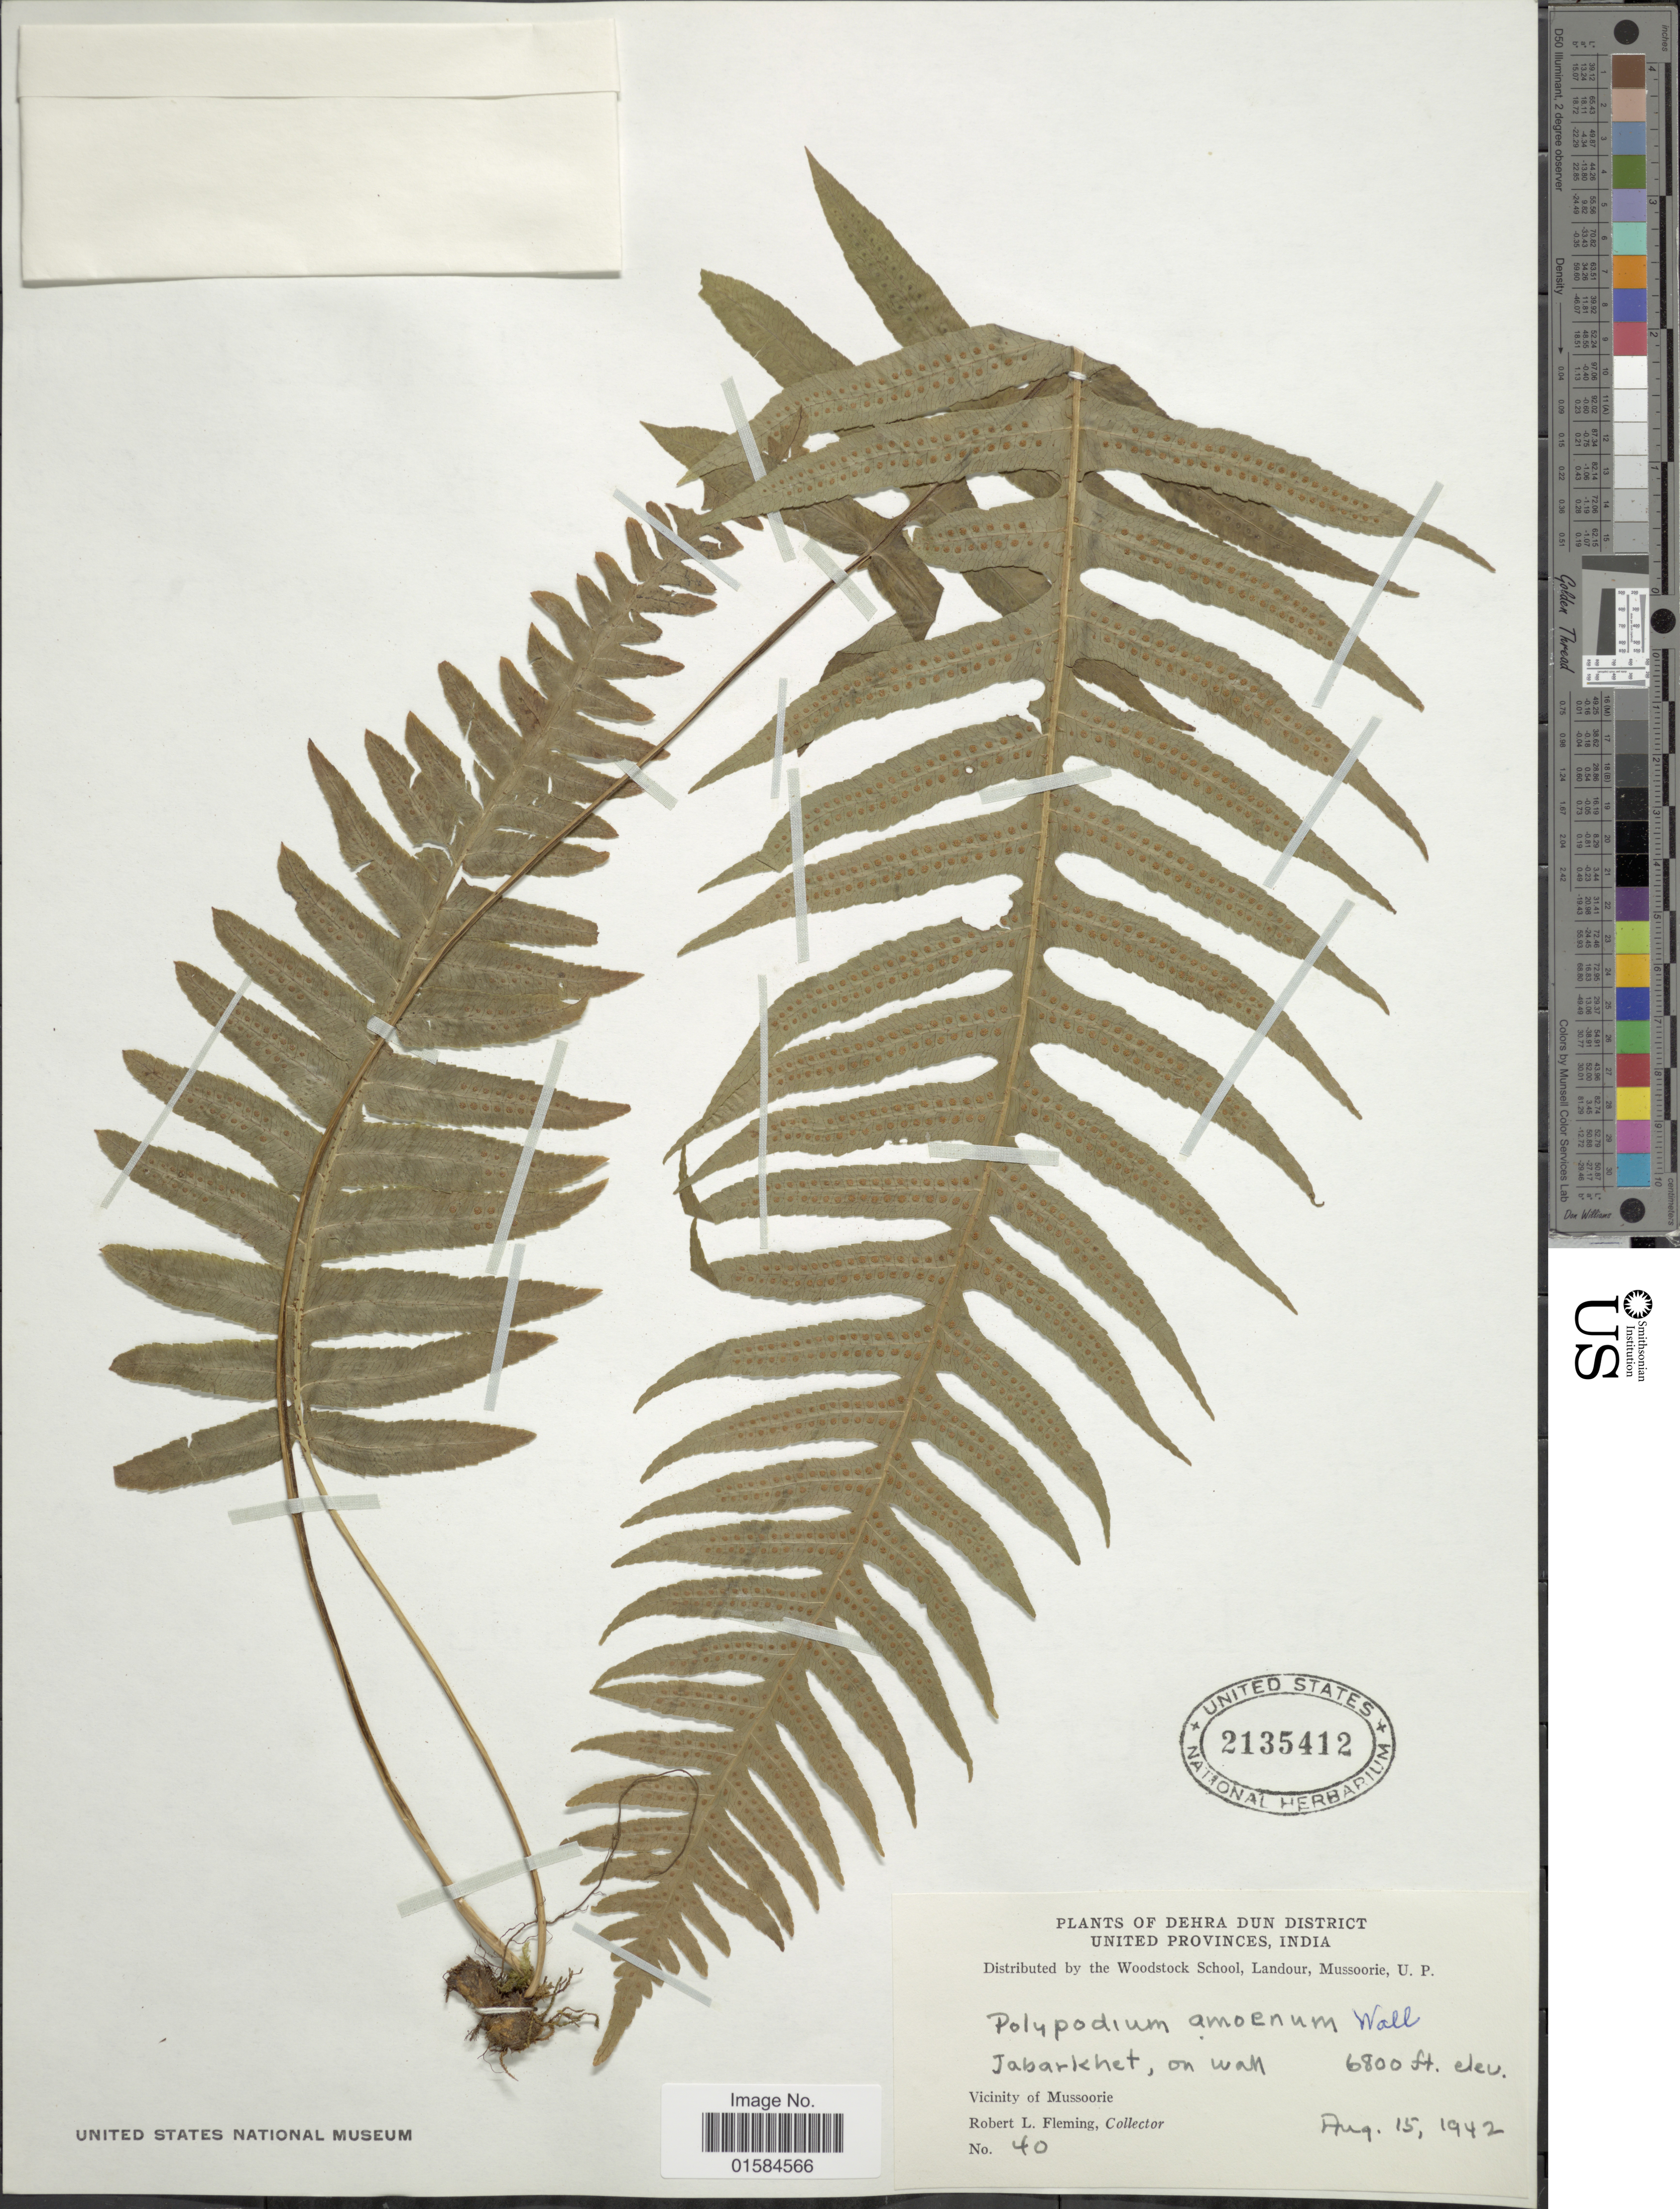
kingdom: Plantae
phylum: Tracheophyta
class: Polypodiopsida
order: Polypodiales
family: Polypodiaceae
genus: Goniophlebium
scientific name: Goniophlebium amoenum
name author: (Wall. ex Mett.) J. Sm.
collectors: R. Fleming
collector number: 40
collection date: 1942-08-15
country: India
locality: Dehra Dun District United Provinces, Jabarkhet, Vicinity of Mussoorie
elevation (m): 2073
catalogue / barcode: US 2135412